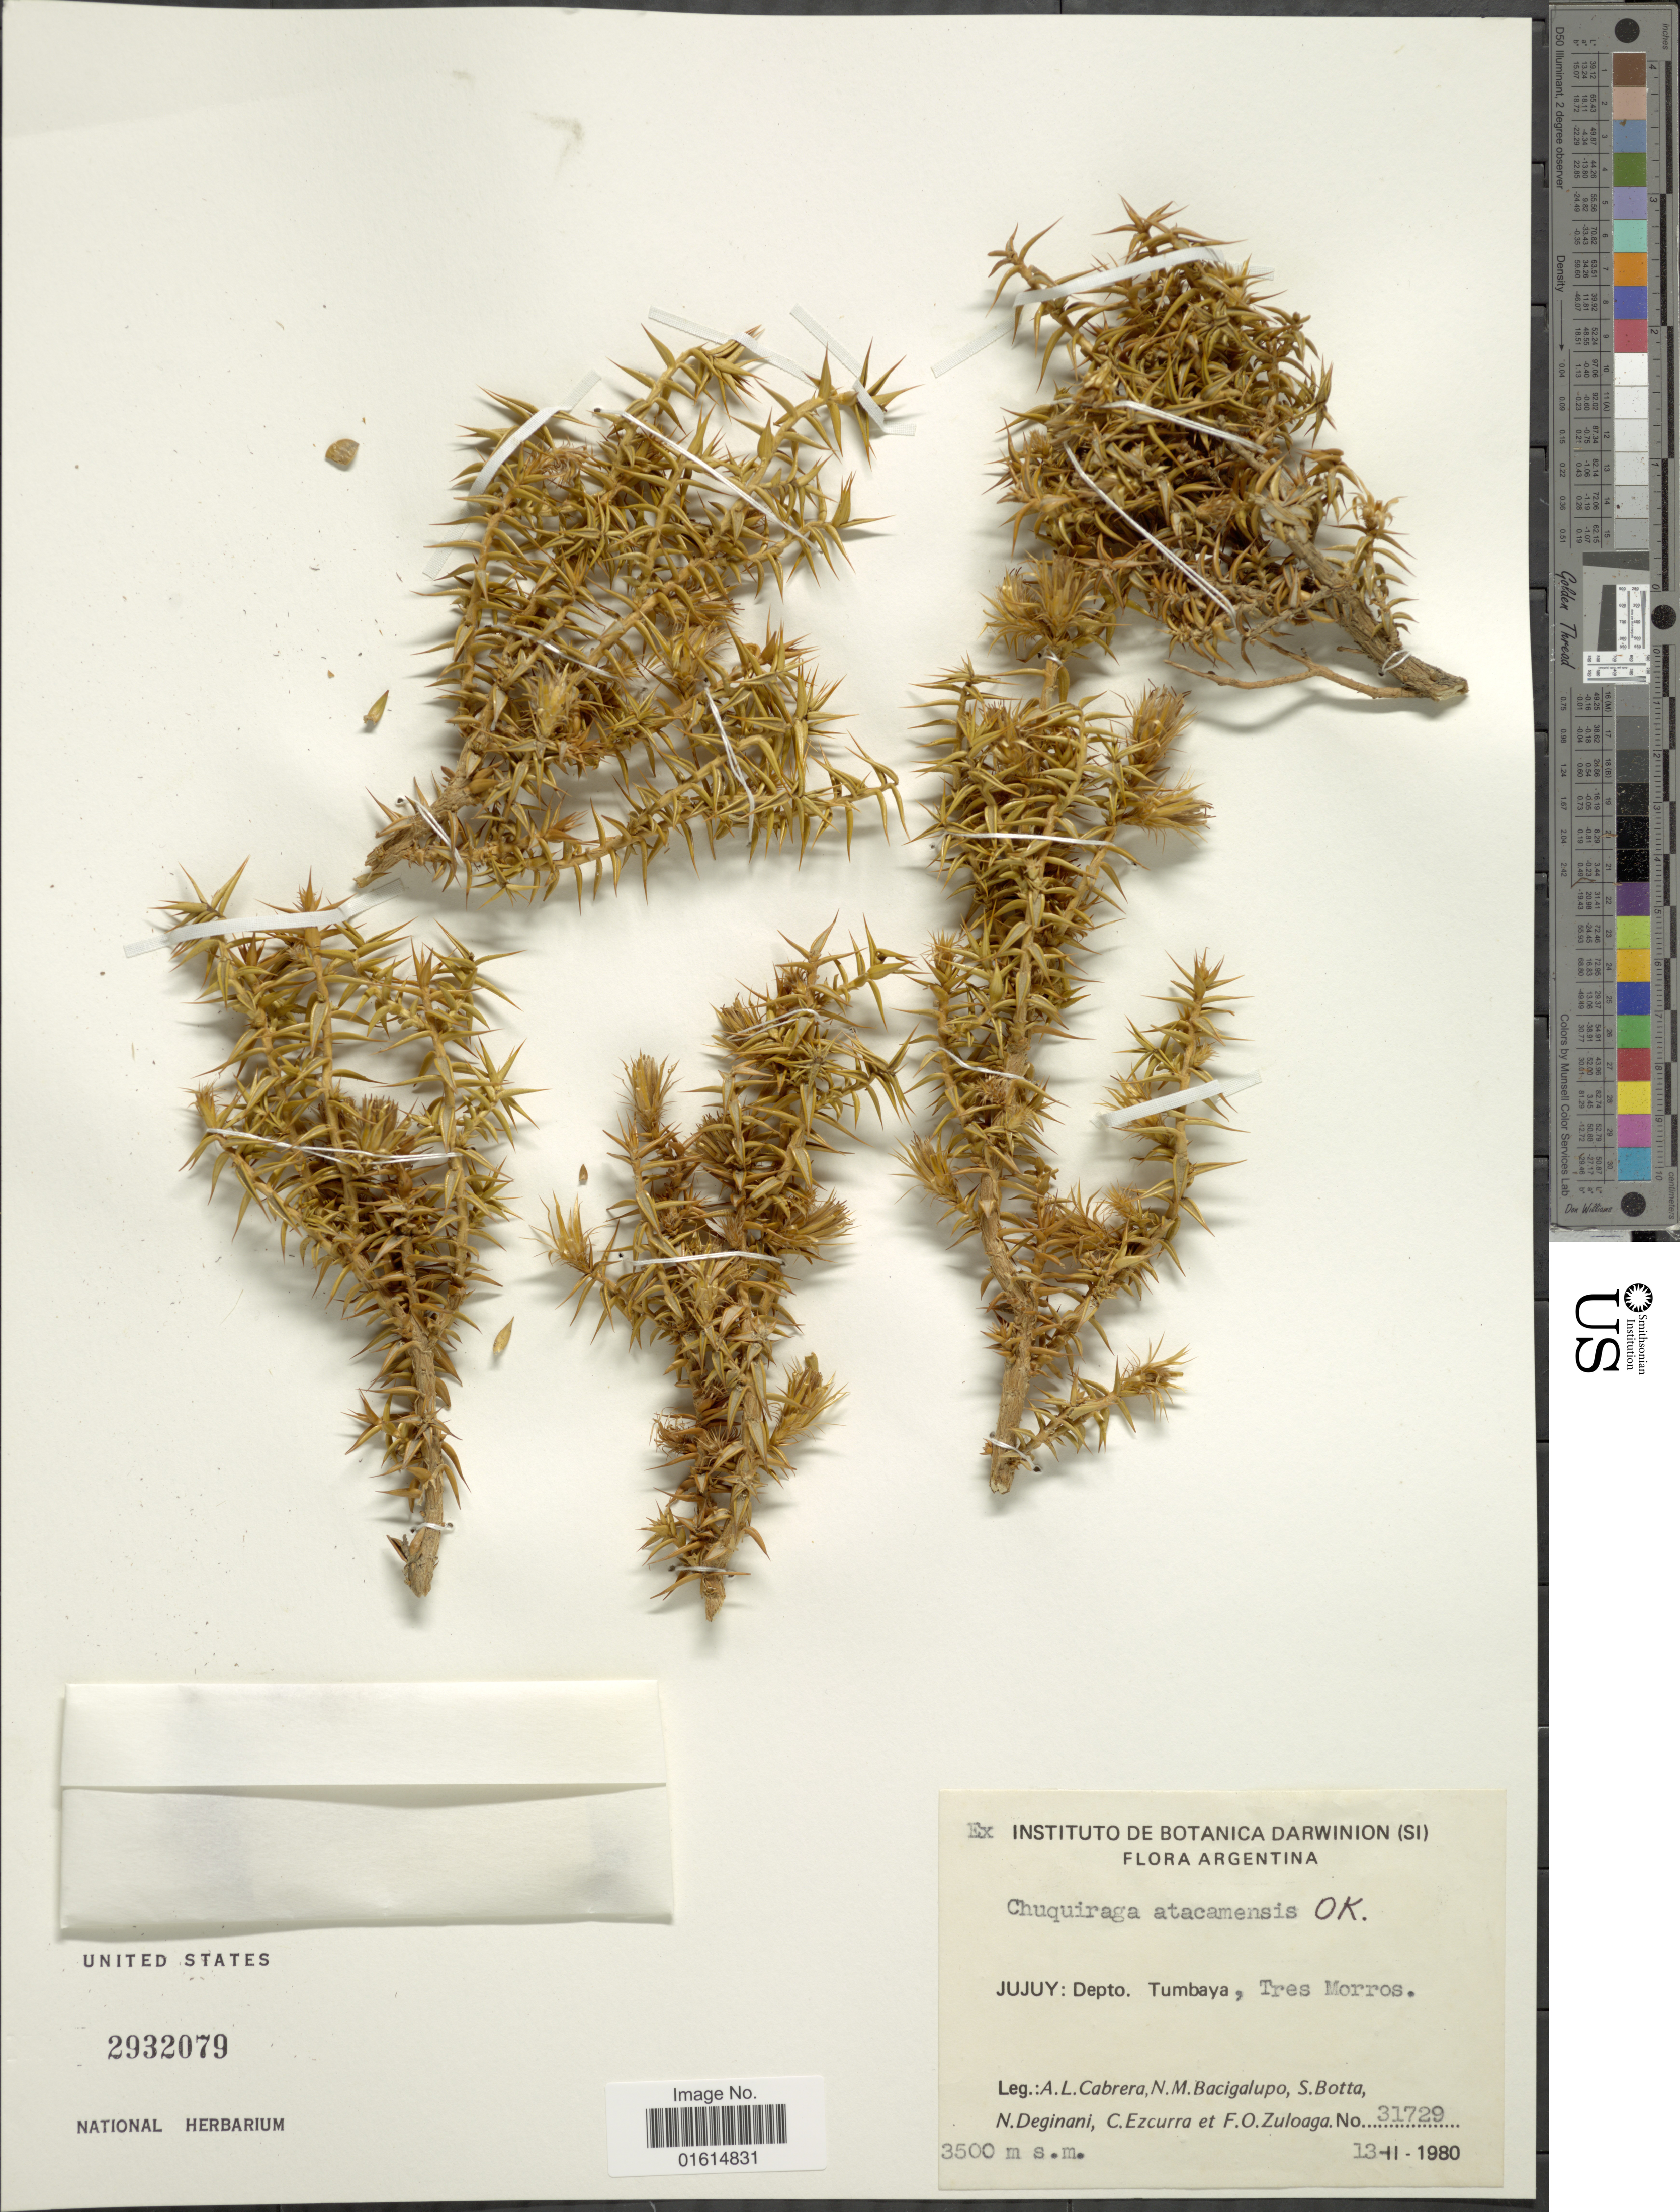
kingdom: Plantae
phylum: Tracheophyta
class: Magnoliopsida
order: Asterales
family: Asteraceae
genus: Chuquiraga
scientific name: Chuquiraga atacamensis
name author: Kuntze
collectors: A. L. Cabrera, N. M. Bacigalupo, S. Botta, N. Deginani & et al.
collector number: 31729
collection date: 1980-11-13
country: Argentina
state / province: Jujuy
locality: Jujuy, Depto. Tumbaya, Tres Morros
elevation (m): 3500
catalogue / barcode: US 2932079